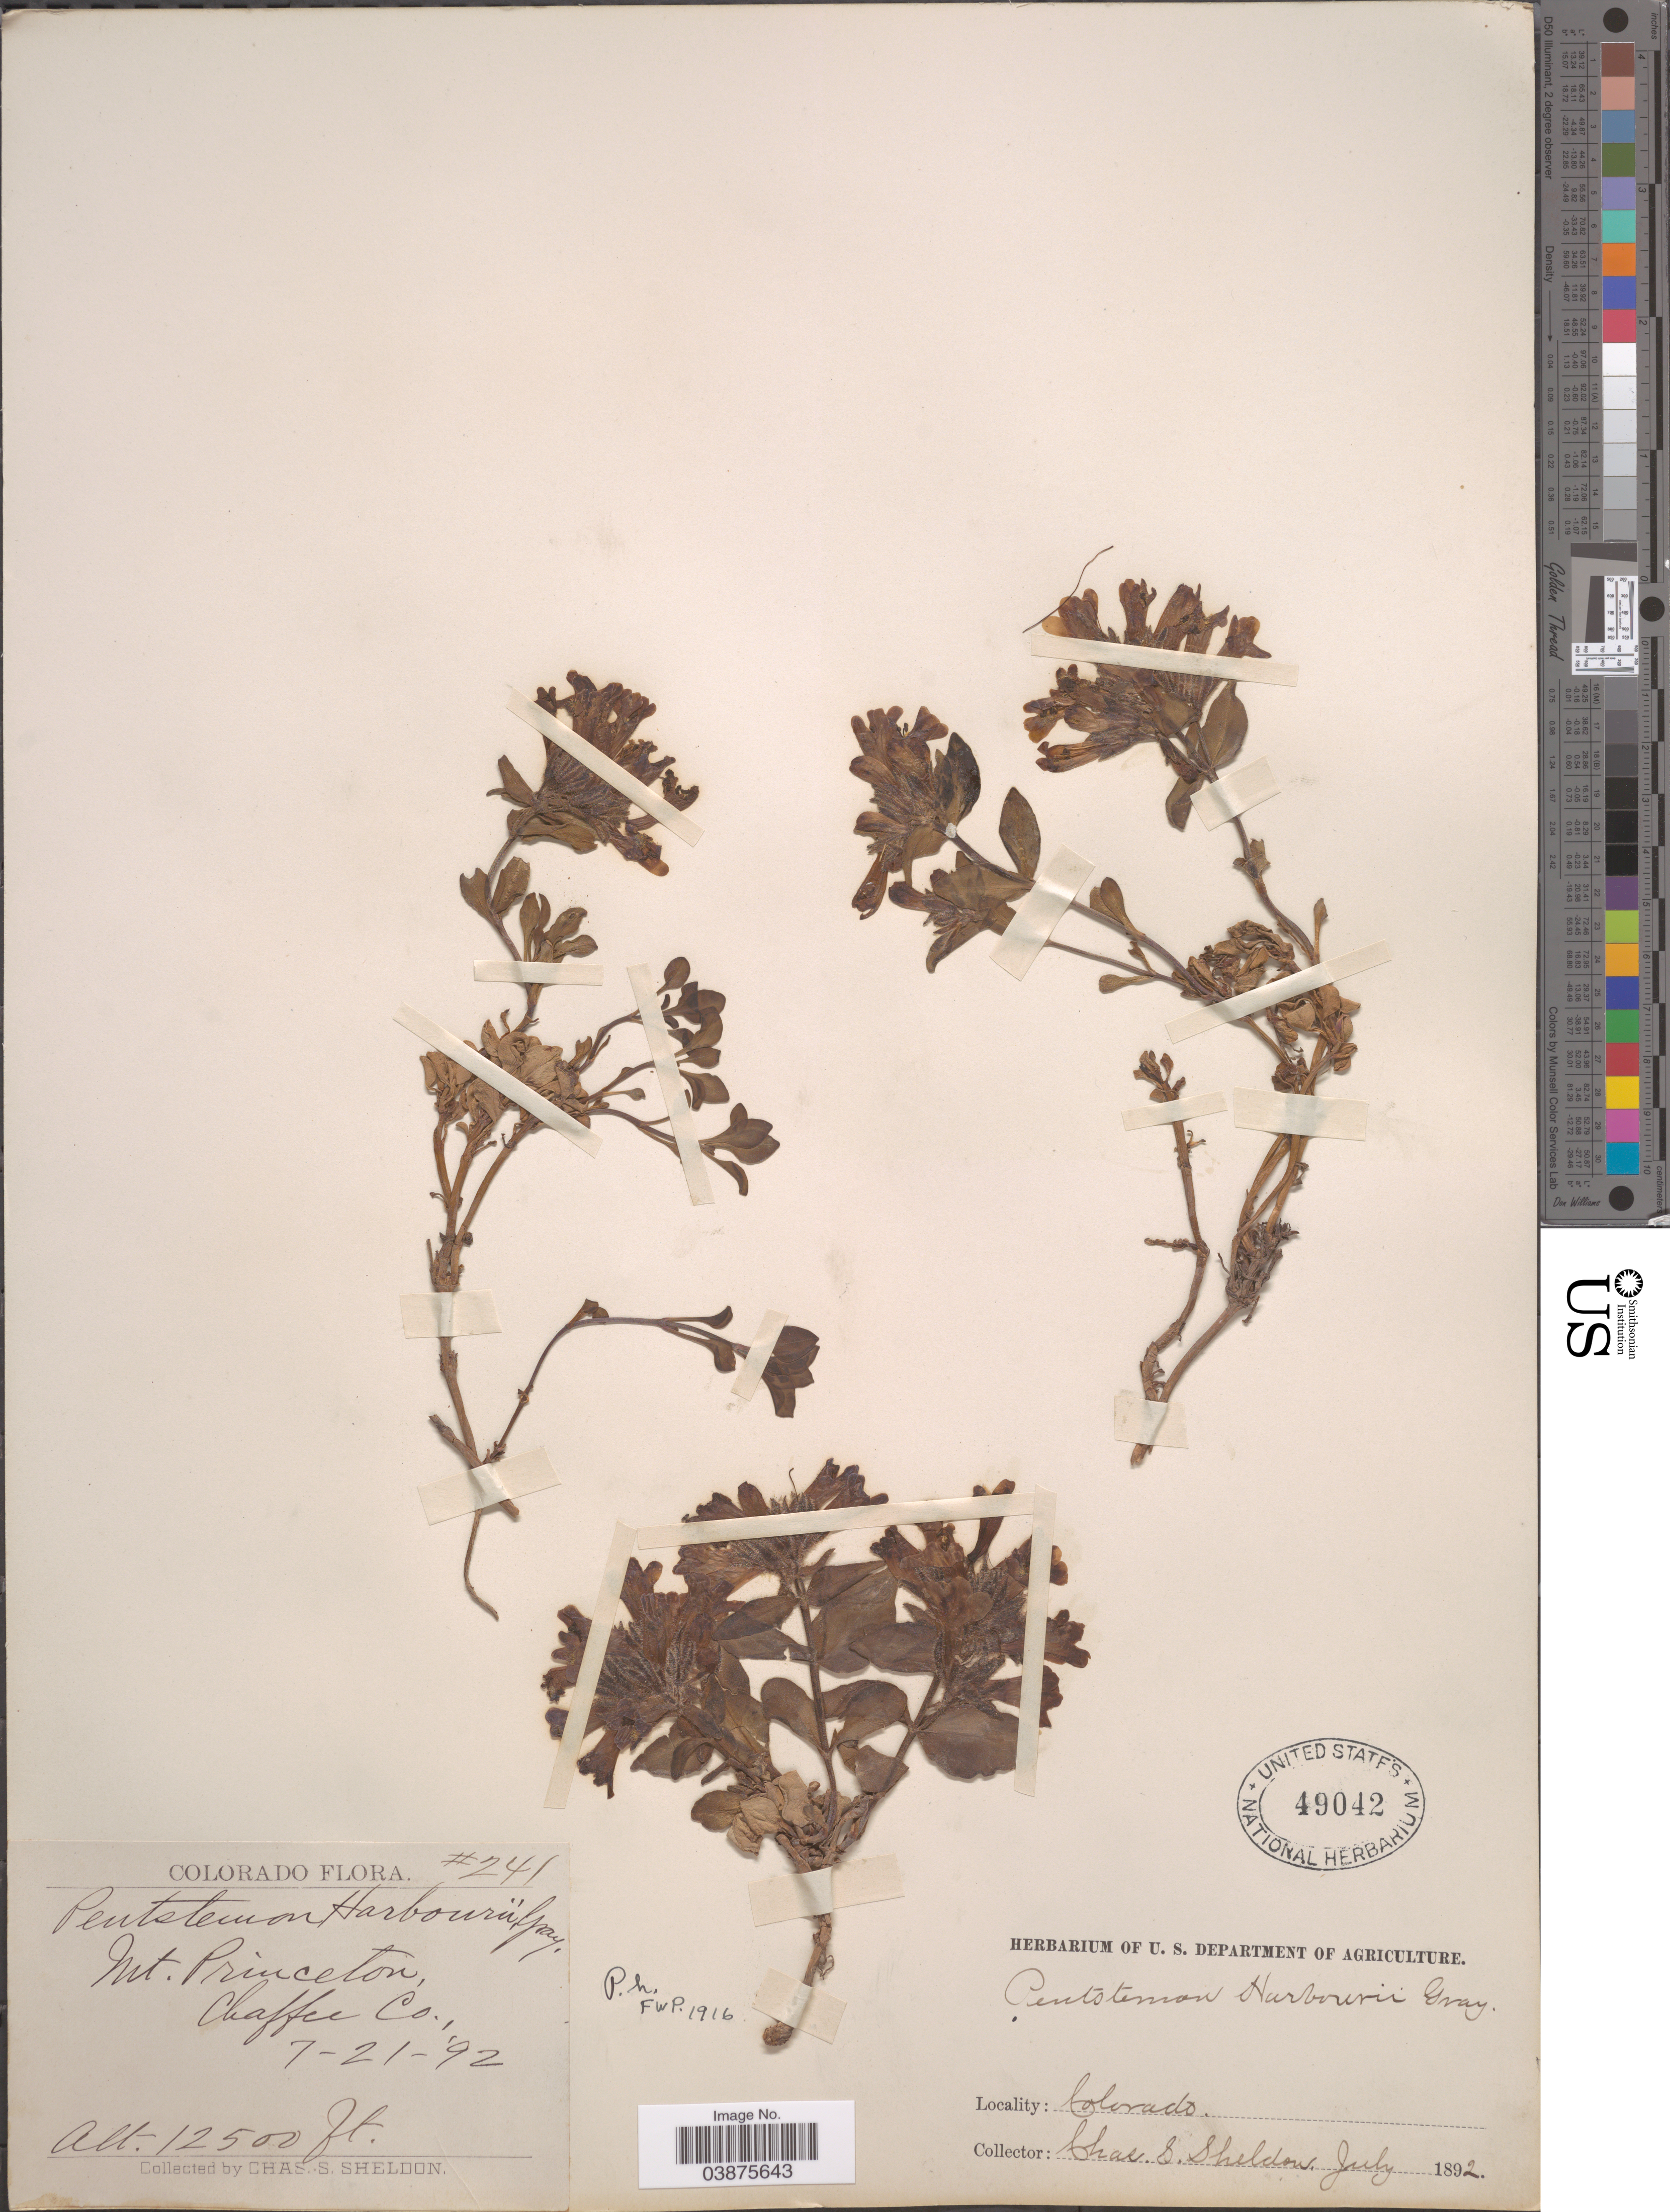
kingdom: Plantae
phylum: Tracheophyta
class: Magnoliopsida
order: Lamiales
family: Plantaginaceae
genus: Penstemon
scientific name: Penstemon harbourii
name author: A. Gray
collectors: C. S. Sheldon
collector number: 241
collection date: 1892-07-21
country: United States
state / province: Colorado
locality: Mt. Princeton, Chaffee Co.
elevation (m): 3810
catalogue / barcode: US 49042